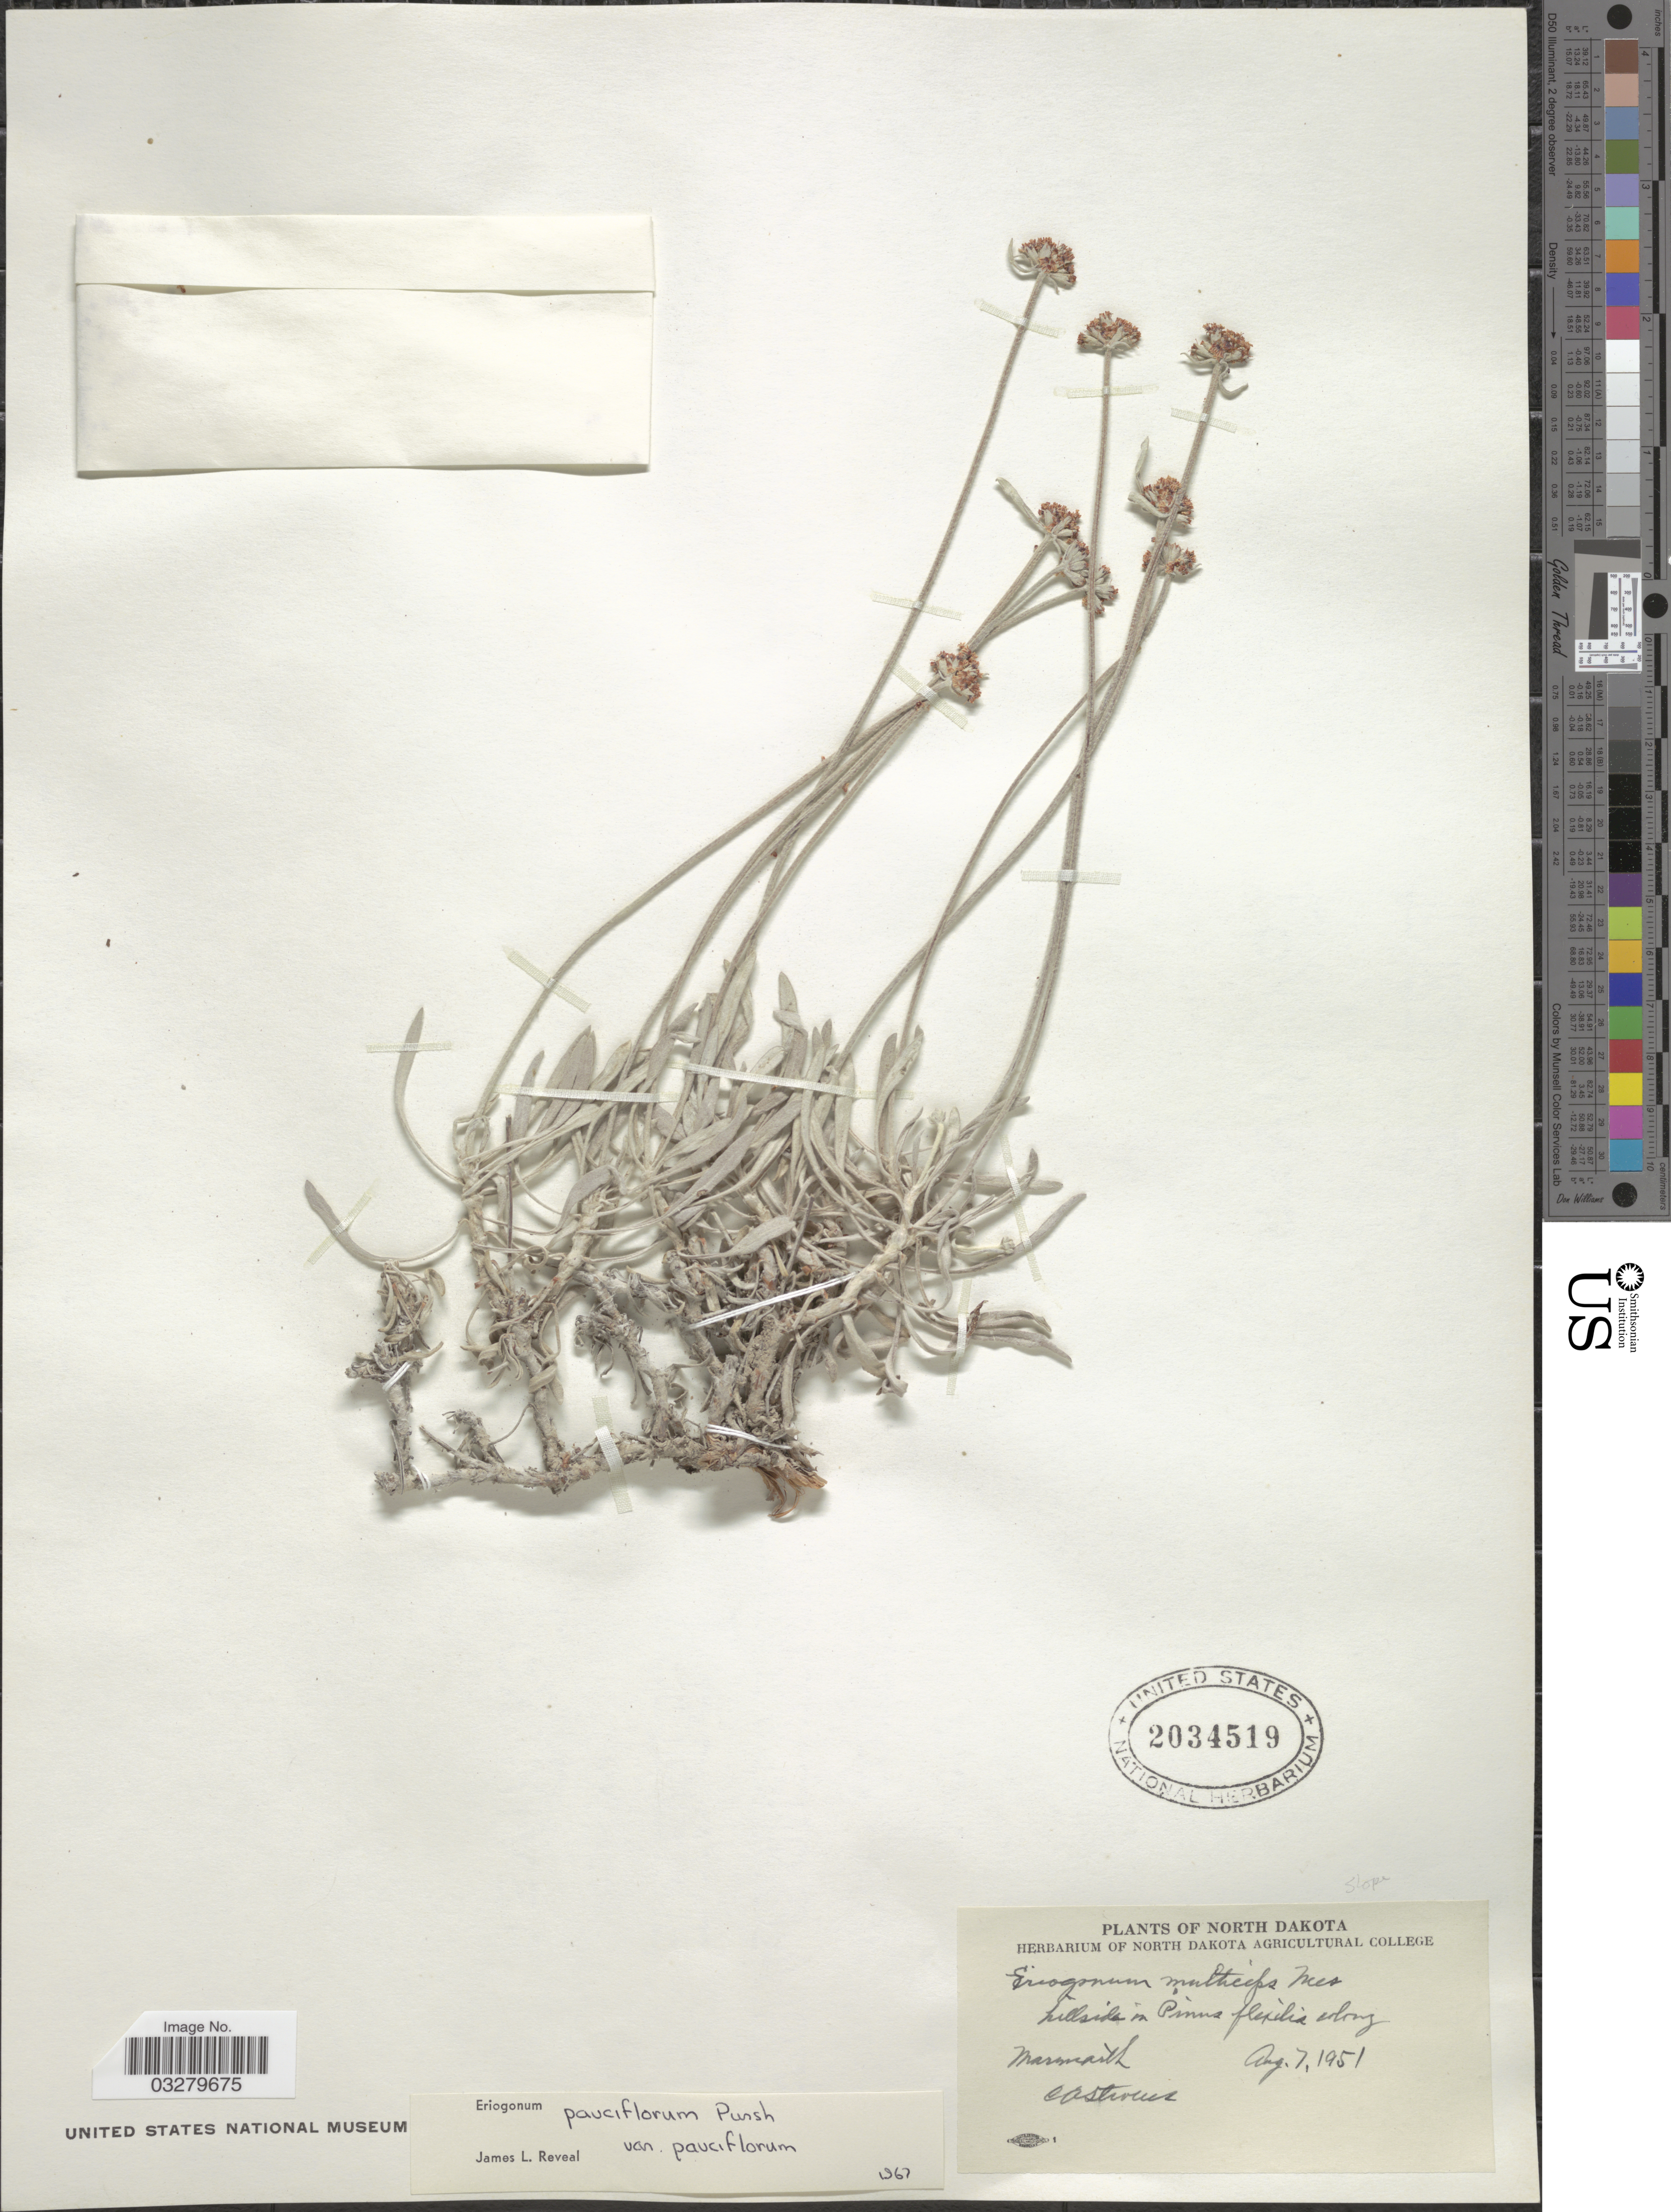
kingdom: Plantae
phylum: Tracheophyta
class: Magnoliopsida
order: Caryophyllales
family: Polygonaceae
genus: Eriogonum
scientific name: Eriogonum pauciflorum var. pauciflorum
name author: Pursh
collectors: O. A. Stevens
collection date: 1951-08-07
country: United States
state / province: North Dakota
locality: Hillside in Pinus flexilis along Marmarth. Slope.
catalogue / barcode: US 2034519